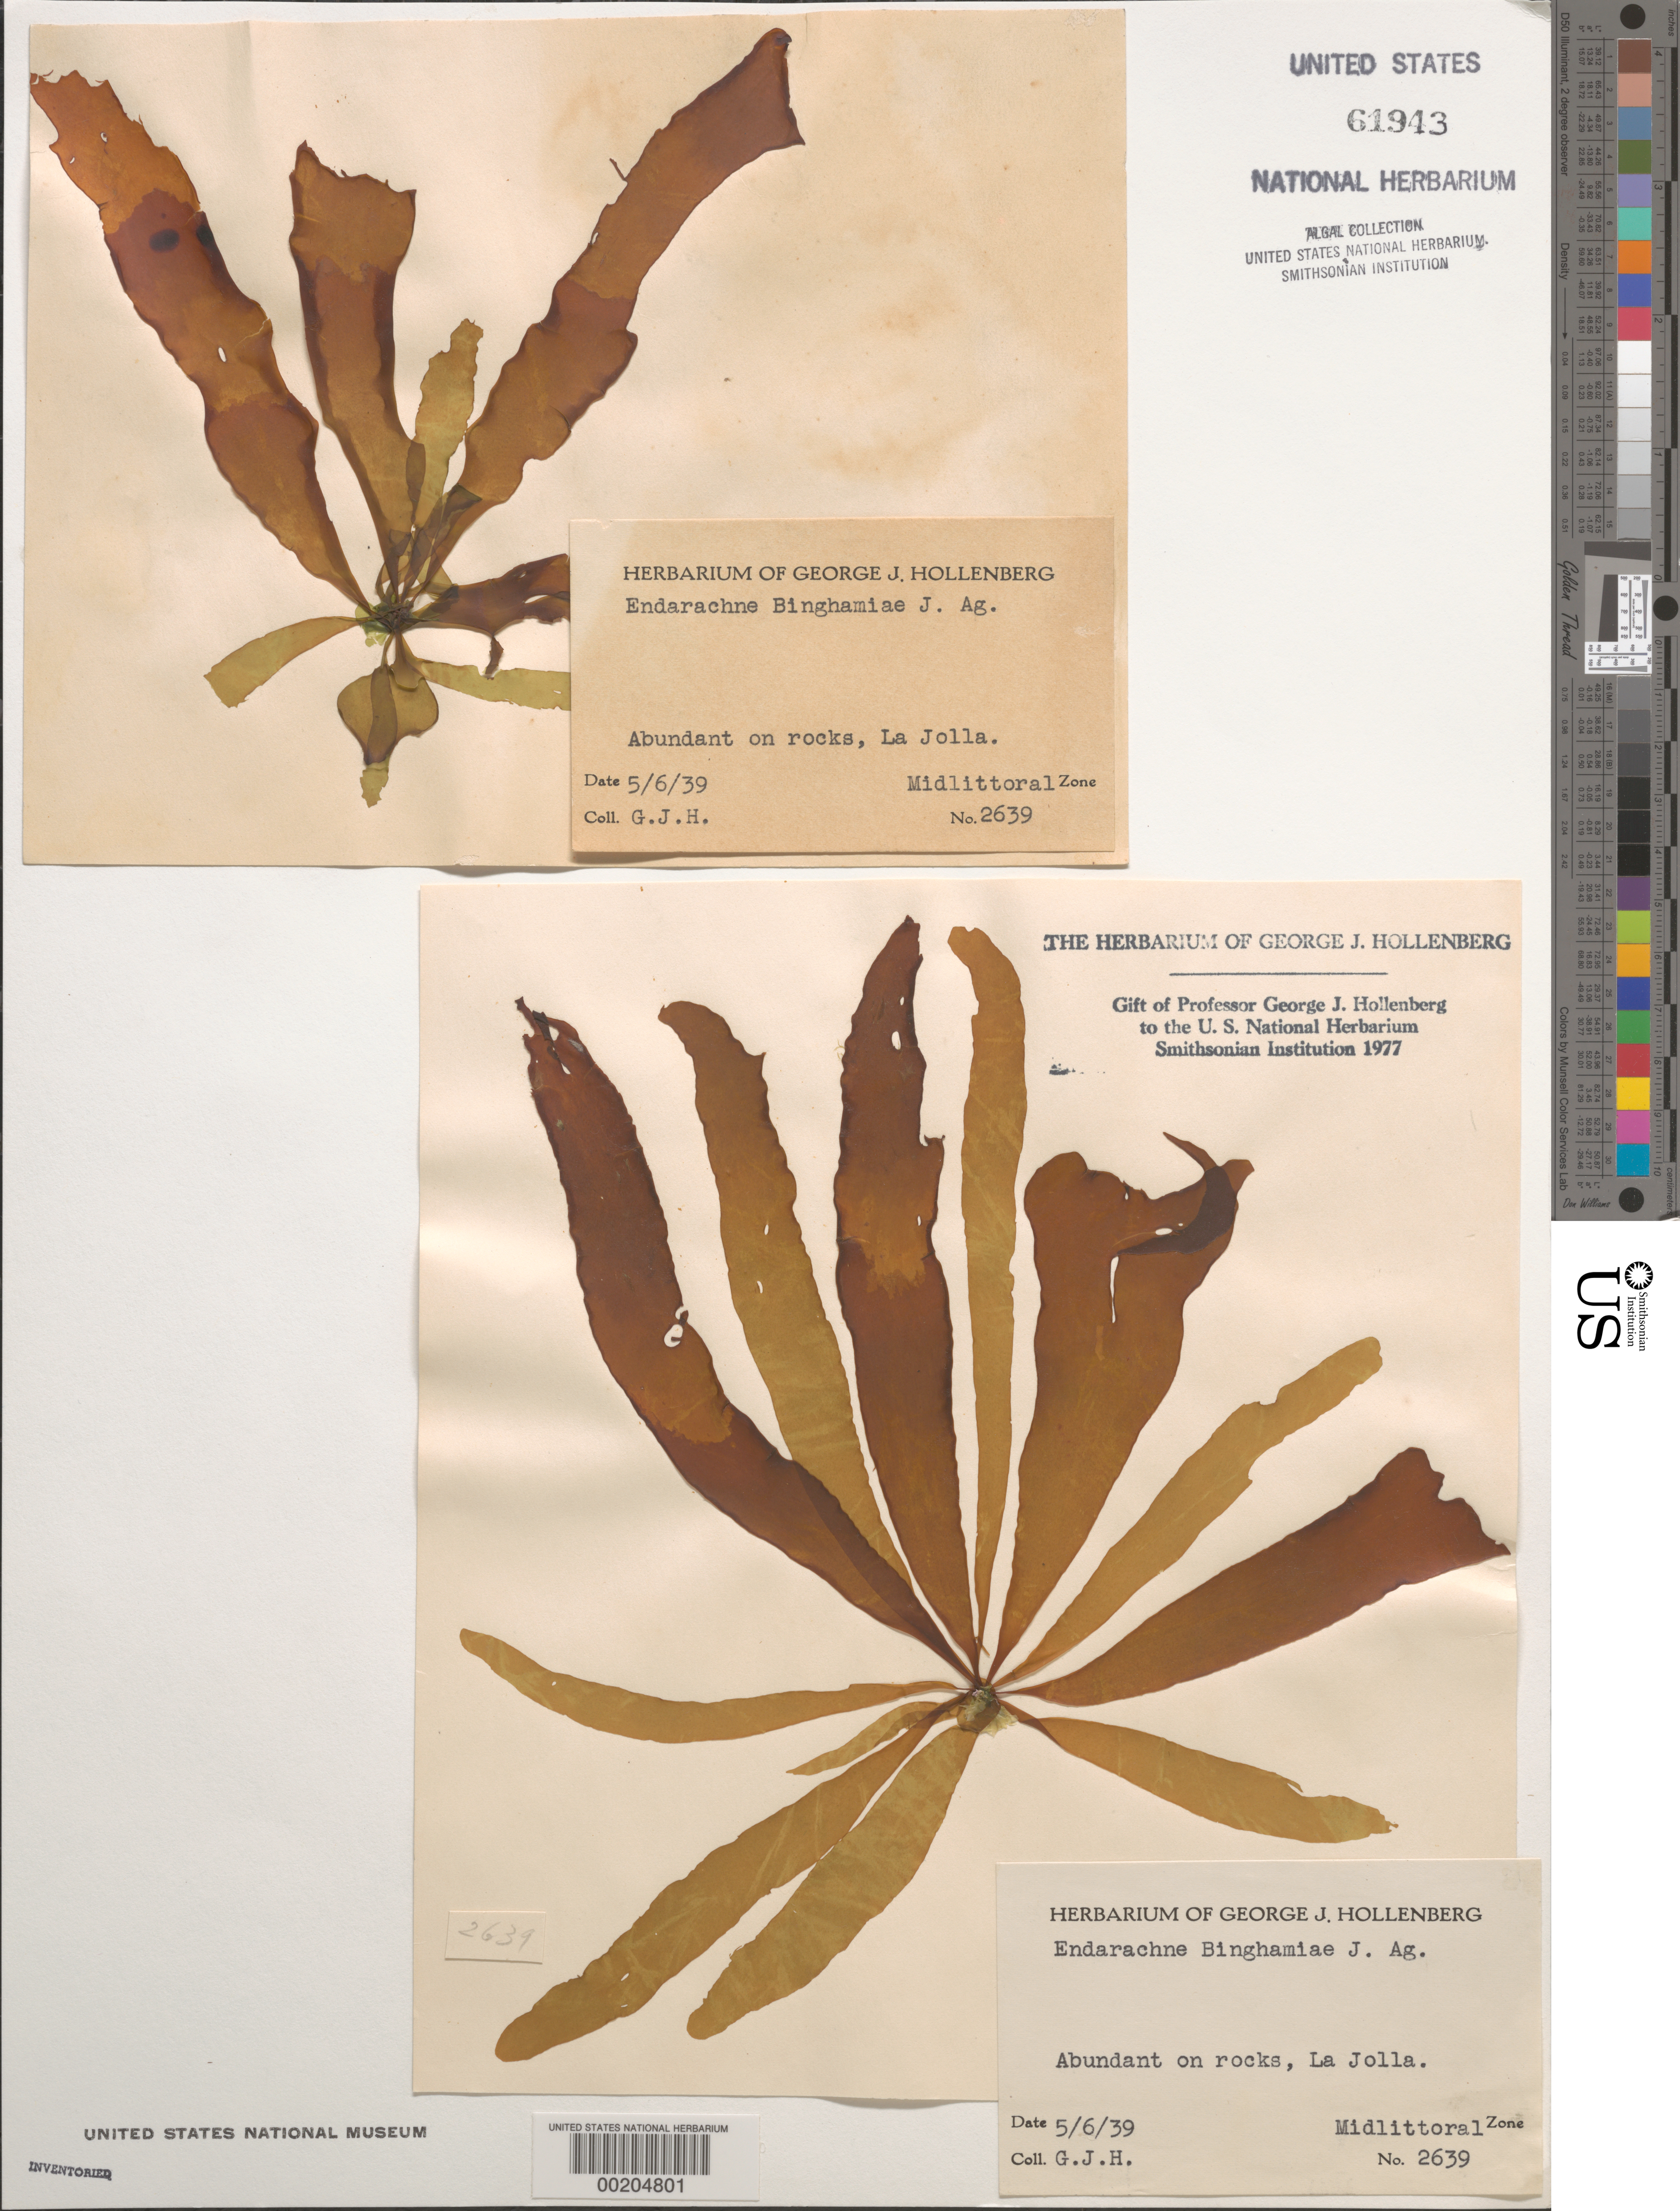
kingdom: Chromista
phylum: Ochrophyta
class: Phaeophyceae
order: Scytosiphonales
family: Scytosiphonaceae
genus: Petalonia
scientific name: Petalonia binghamiae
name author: (J. Agardh) K.L.Vinogr.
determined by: Algae name updating Project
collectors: G. Hollenberg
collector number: GJH 2639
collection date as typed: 06 May 1939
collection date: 1939-05-06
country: United States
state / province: California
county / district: San Diego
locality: La Jolla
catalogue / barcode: US 61943